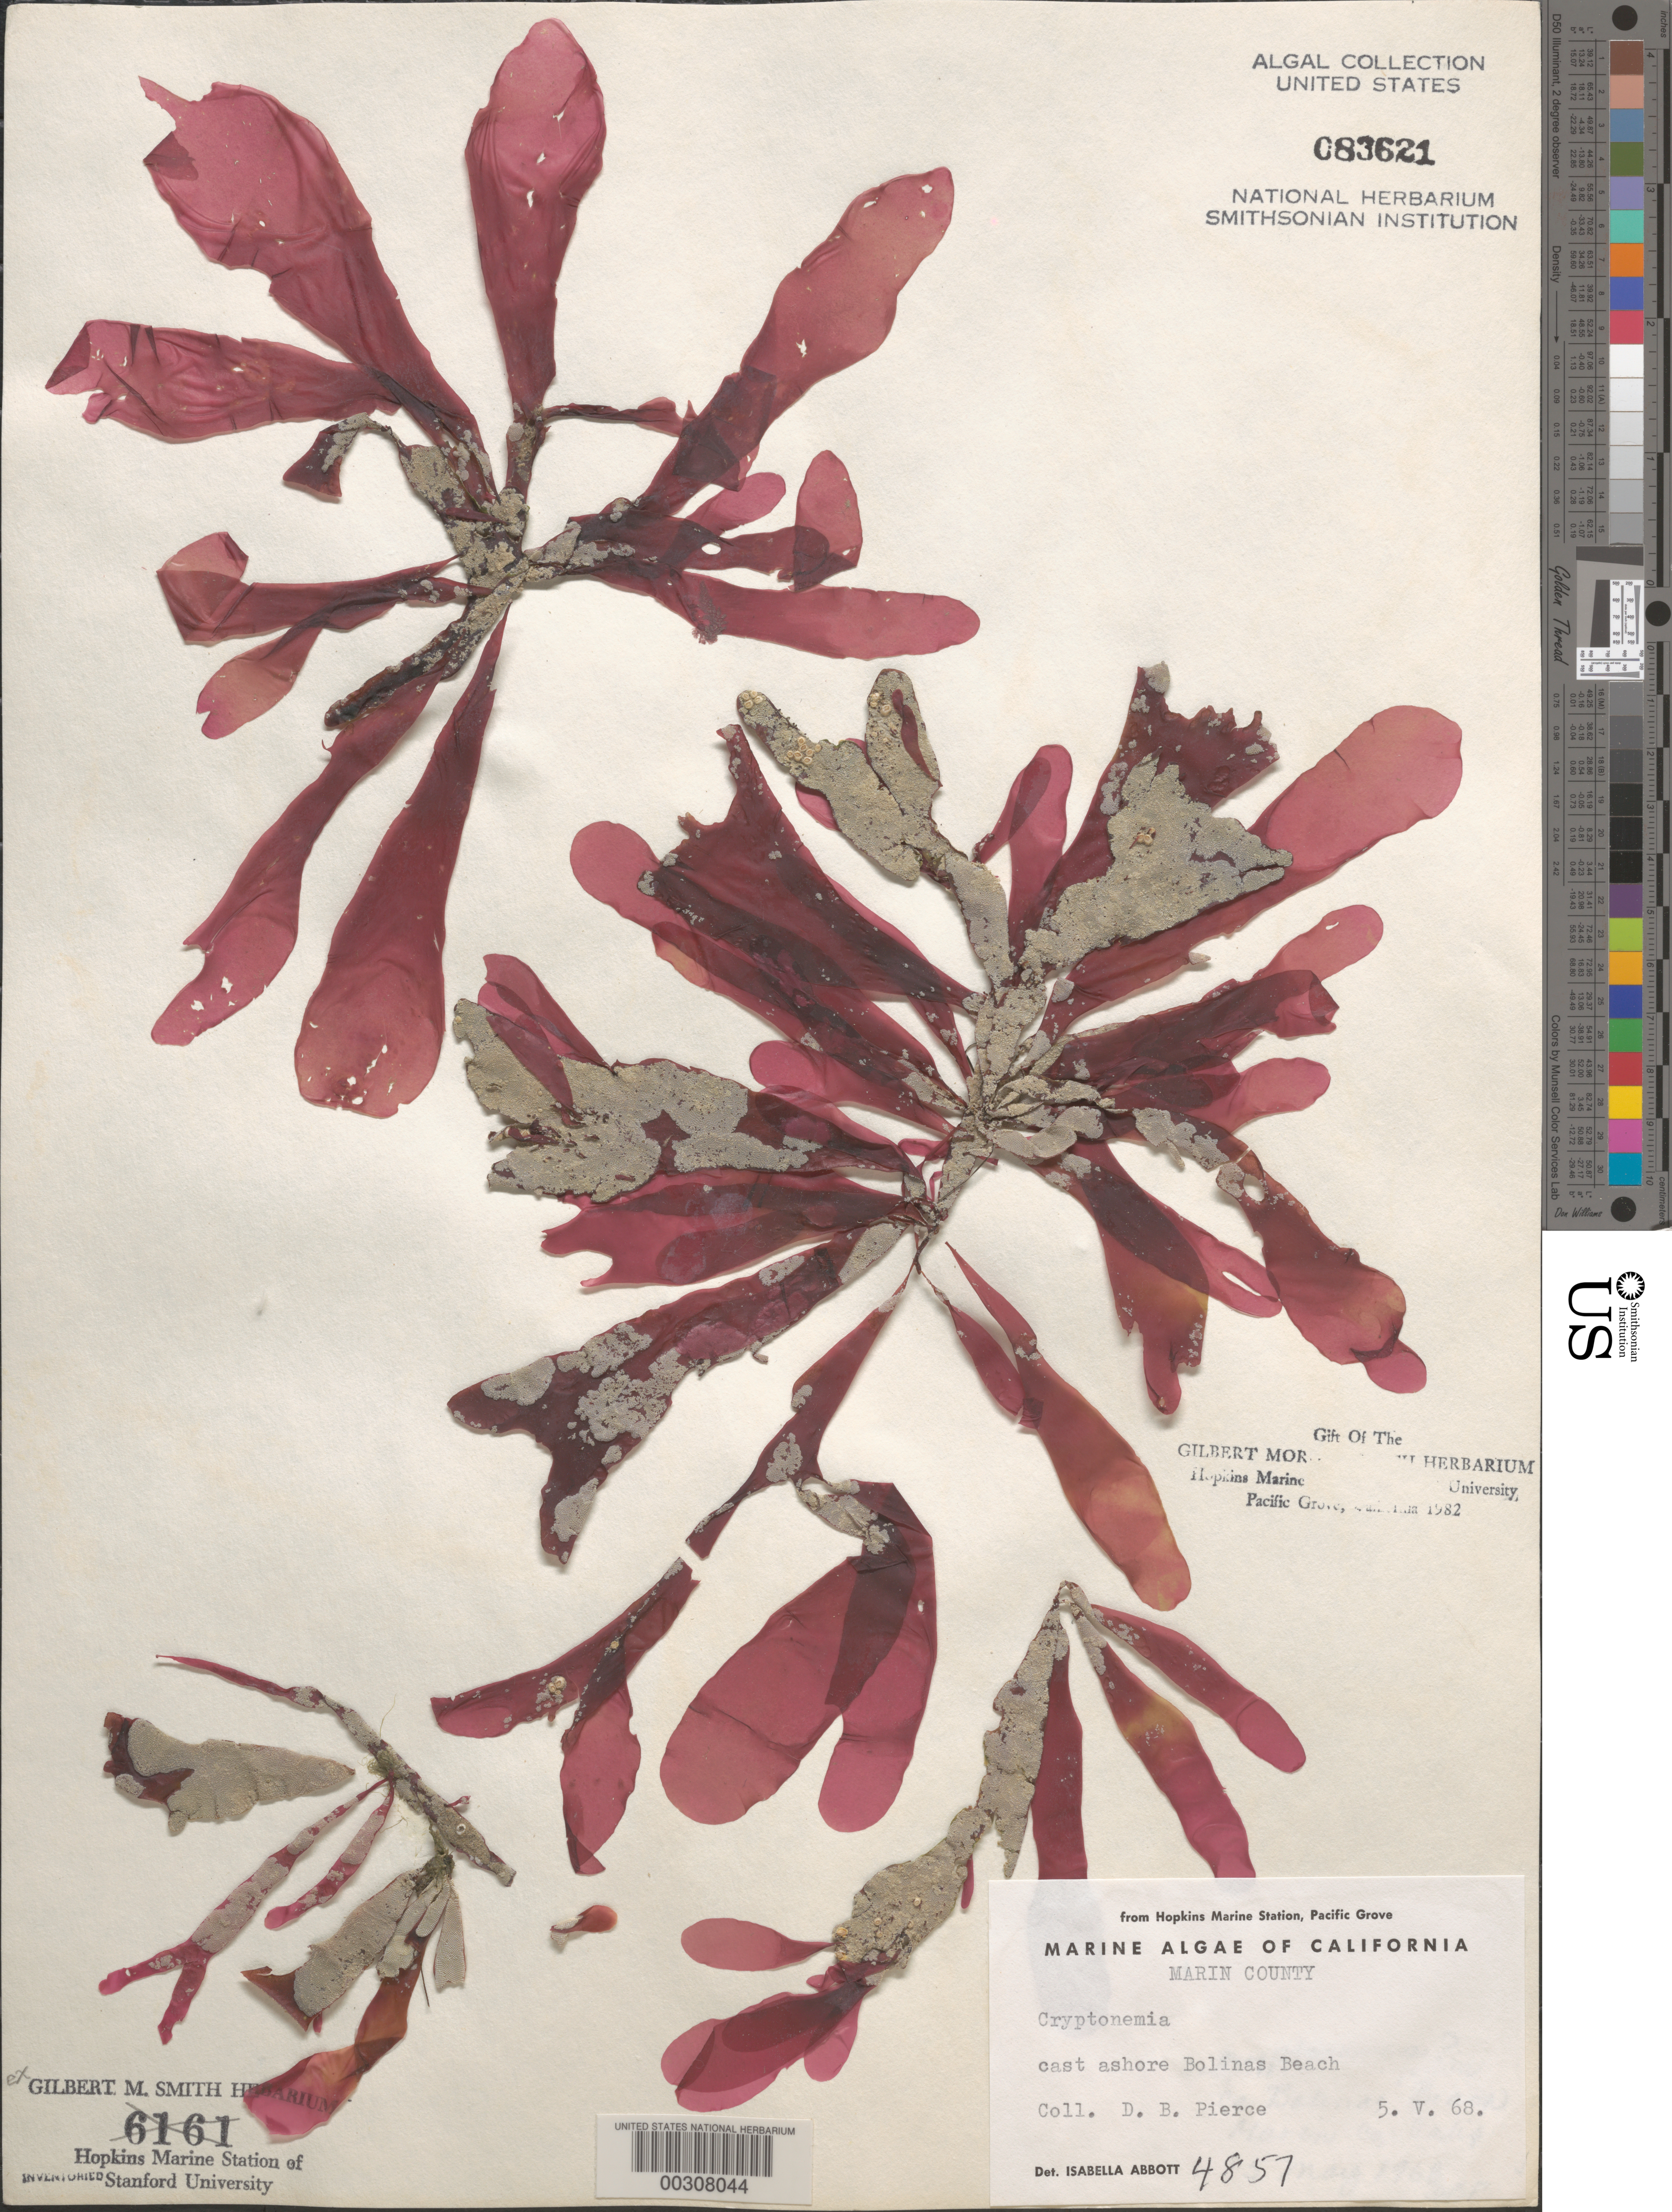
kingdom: Plantae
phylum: Rhodophyta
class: Florideophyceae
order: Halymeniales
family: Halymeniaceae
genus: Cryptonemia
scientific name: Cryptonemia sp.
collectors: D. Pierce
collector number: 4857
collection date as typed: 5 May 68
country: United States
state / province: California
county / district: Marin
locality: Marin County. Cast ashore Bolinas Beach.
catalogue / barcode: US 83621